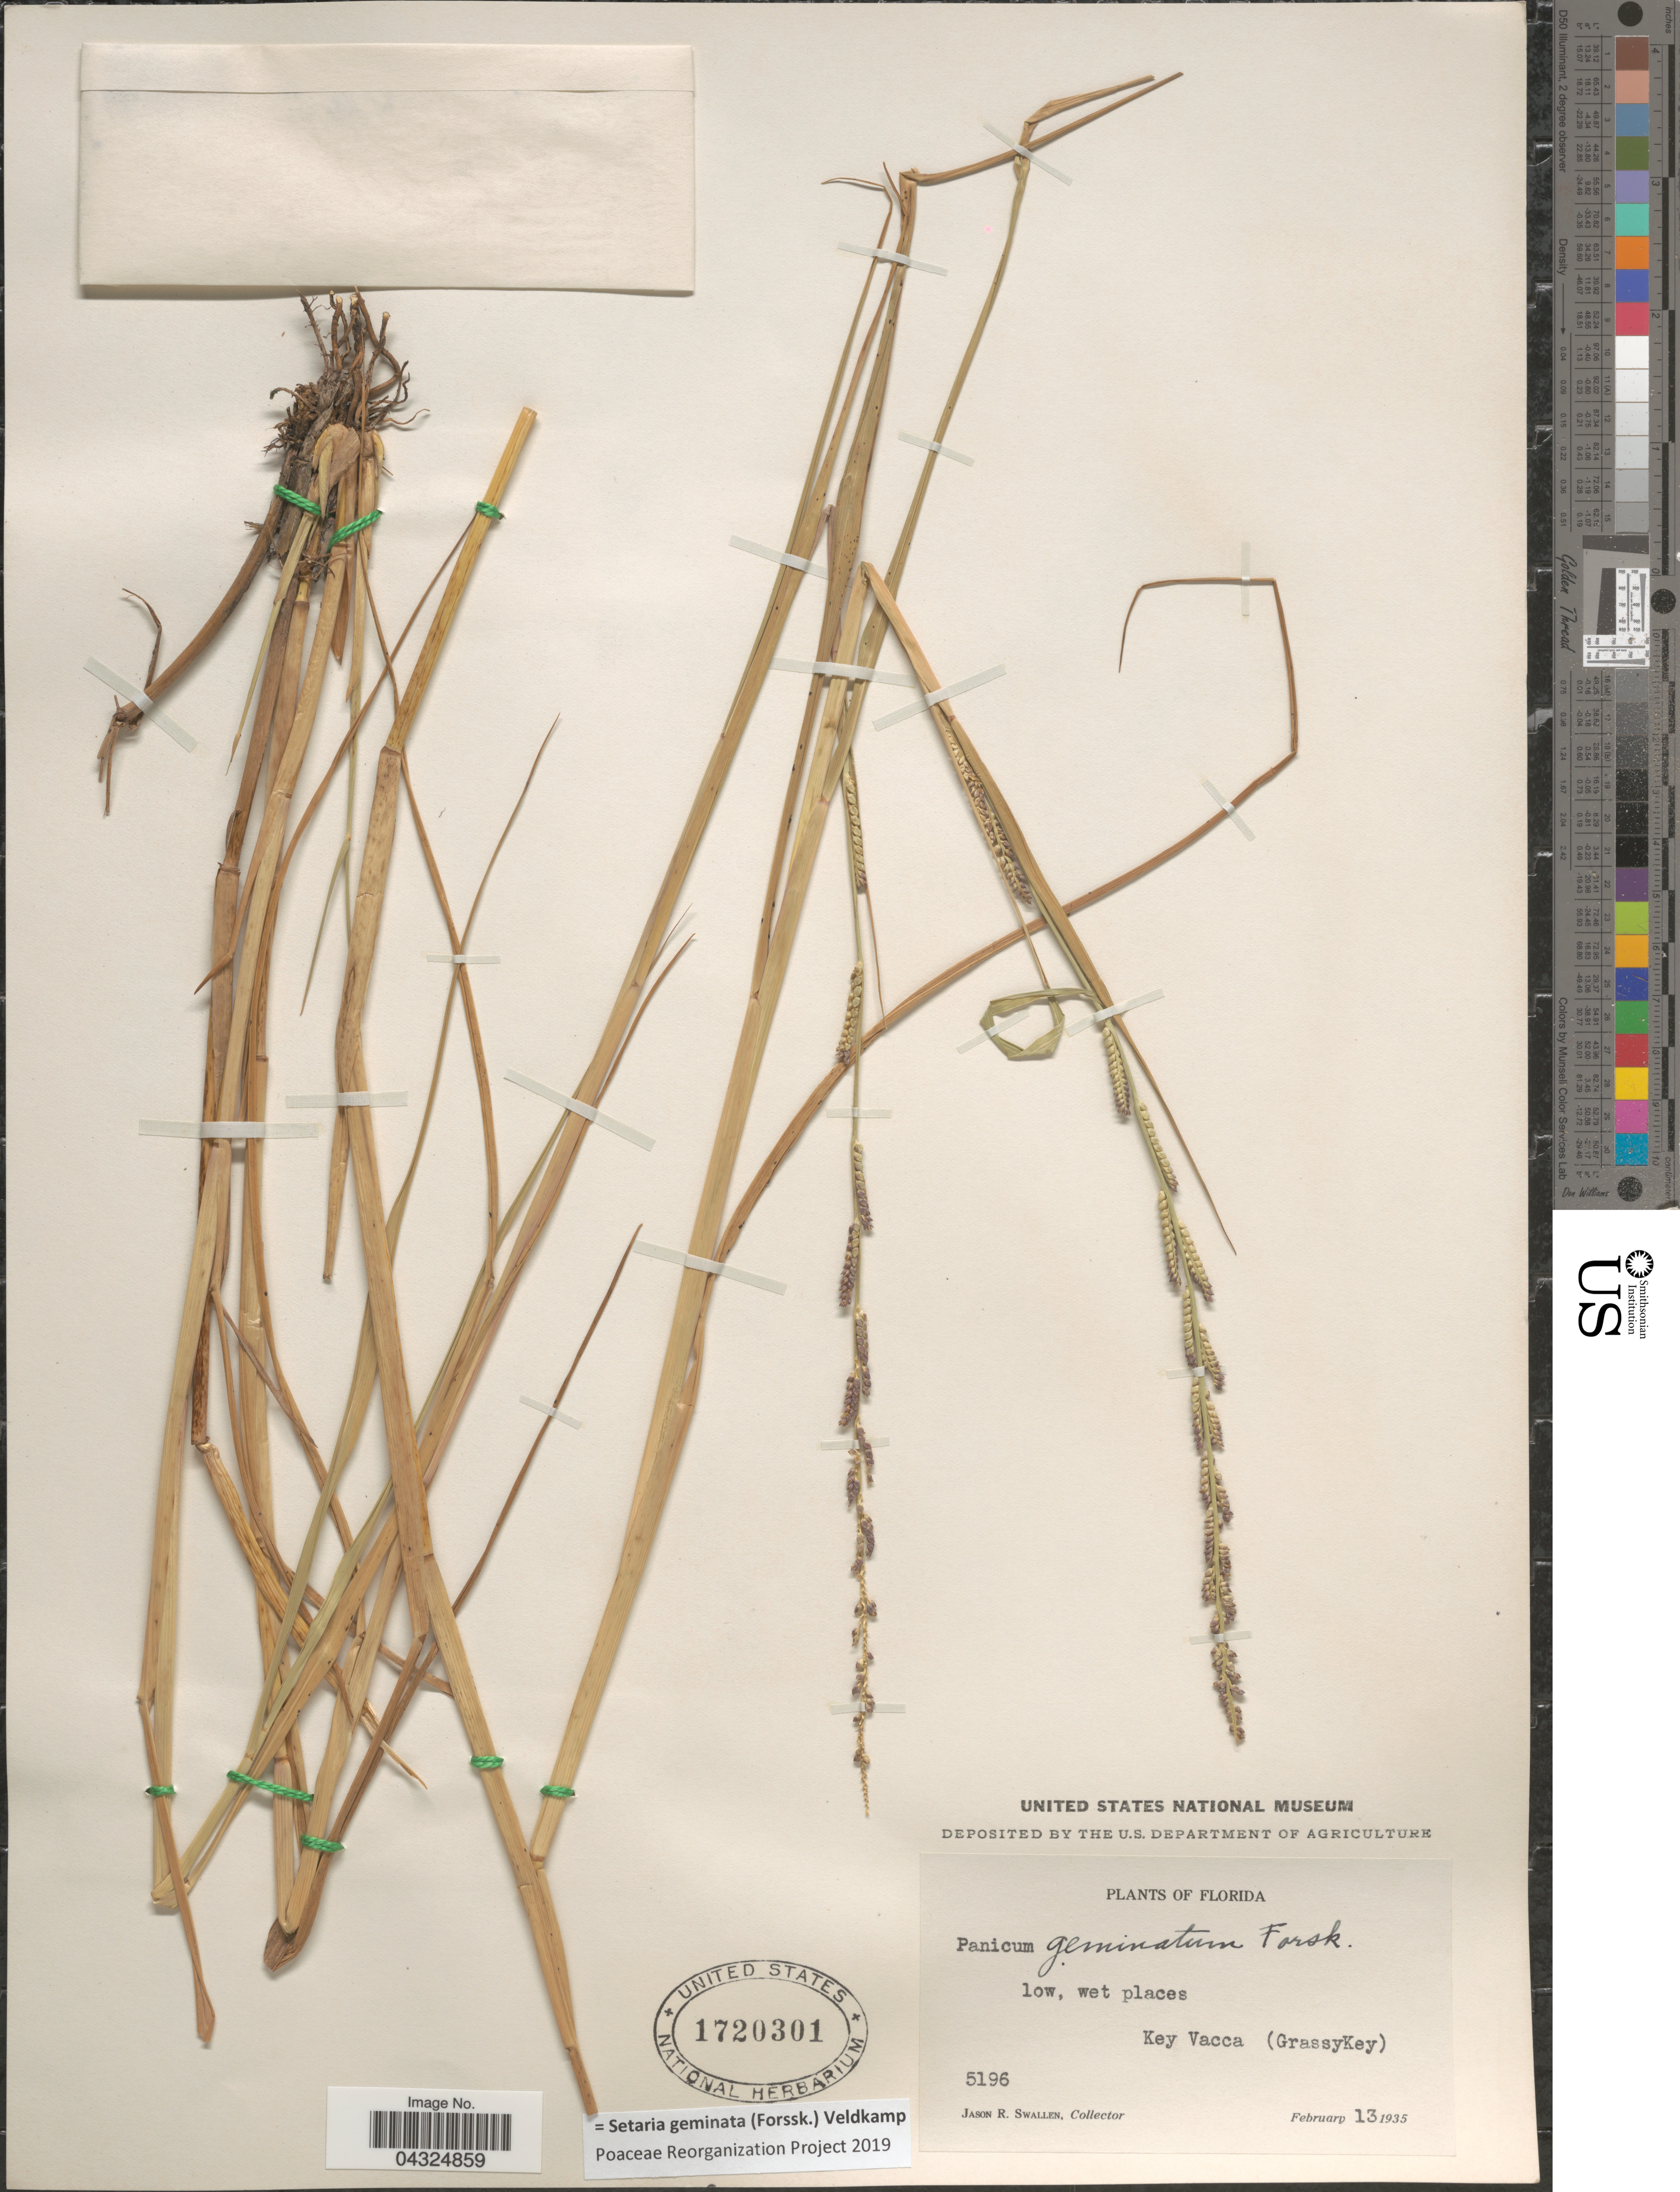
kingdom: Plantae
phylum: Tracheophyta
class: Liliopsida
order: Poales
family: Poaceae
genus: Setaria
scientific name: Setaria geminata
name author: (Forssk.) Veldkamp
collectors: J. R. Swallen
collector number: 5196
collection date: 1935-02-13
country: United States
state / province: Florida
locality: Low, wet places. Key Vacca (GrassyKey).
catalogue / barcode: US 1720301